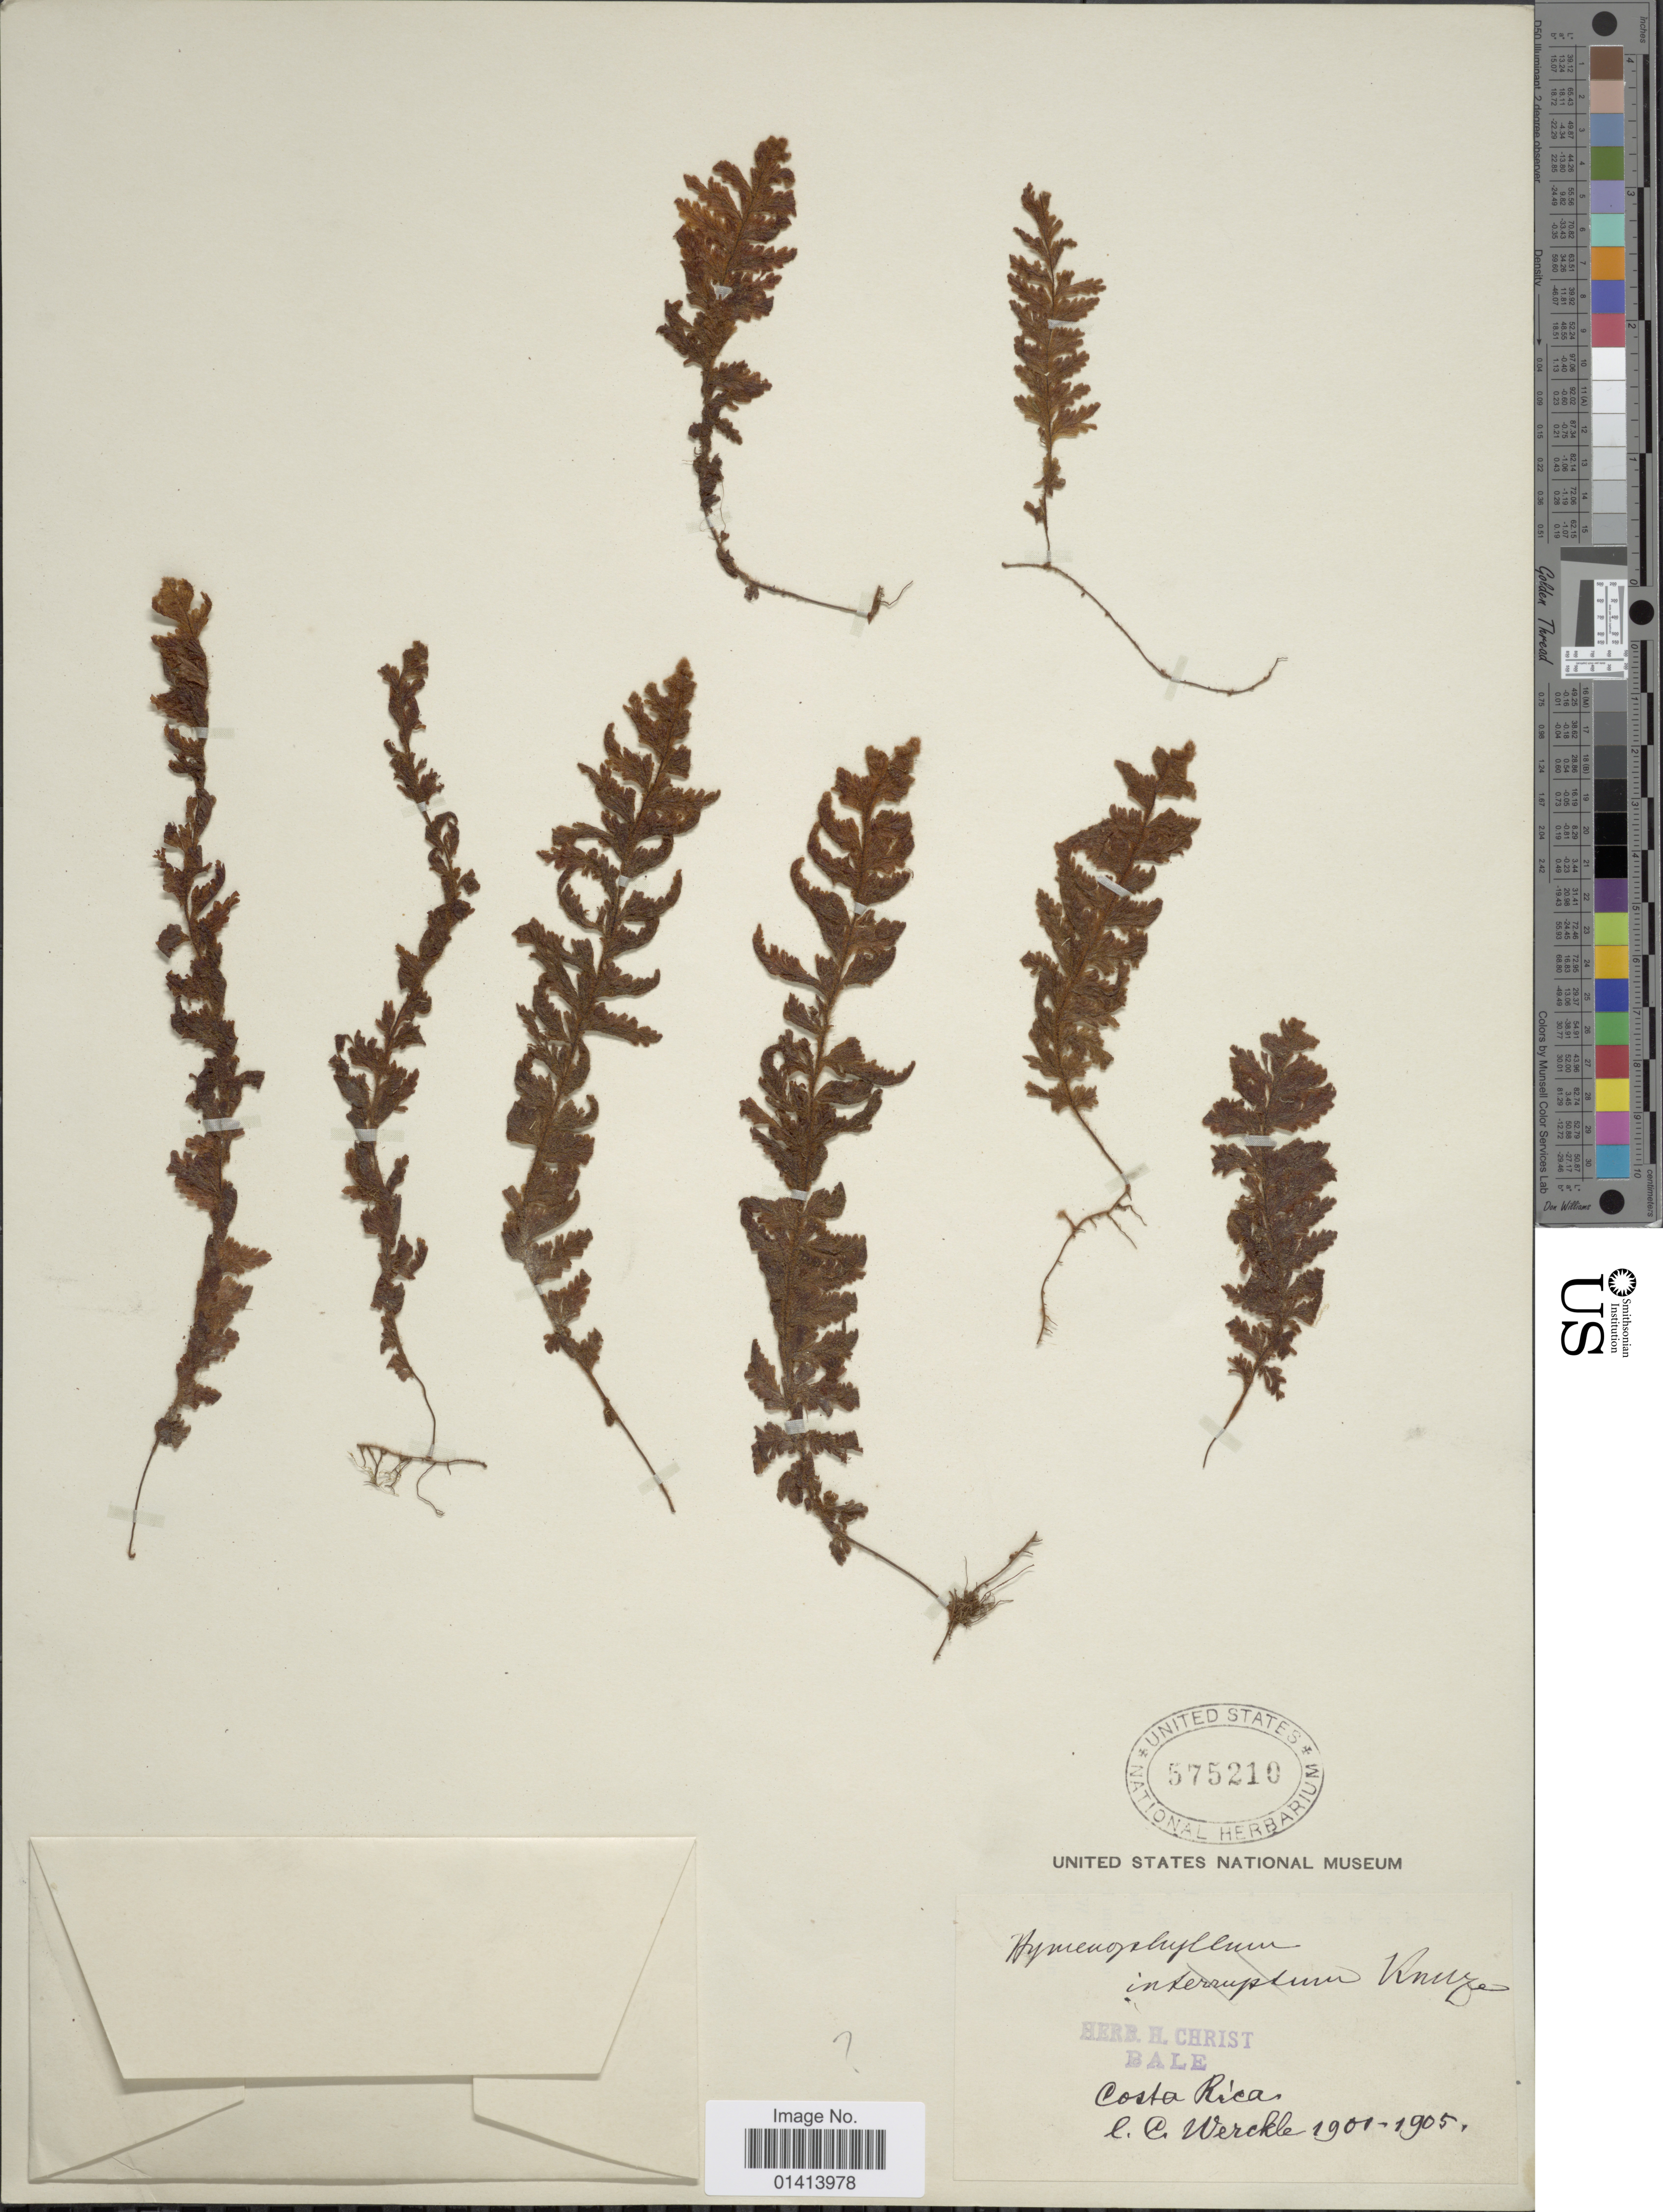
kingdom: Plantae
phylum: Tracheophyta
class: Polypodiopsida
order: Hymenophyllales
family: Hymenophyllaceae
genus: Hymenophyllum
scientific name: Hymenophyllum horizontale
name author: C.V. Morton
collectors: C. C Wercklé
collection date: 1901/1905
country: Costa Rica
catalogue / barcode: US 575210